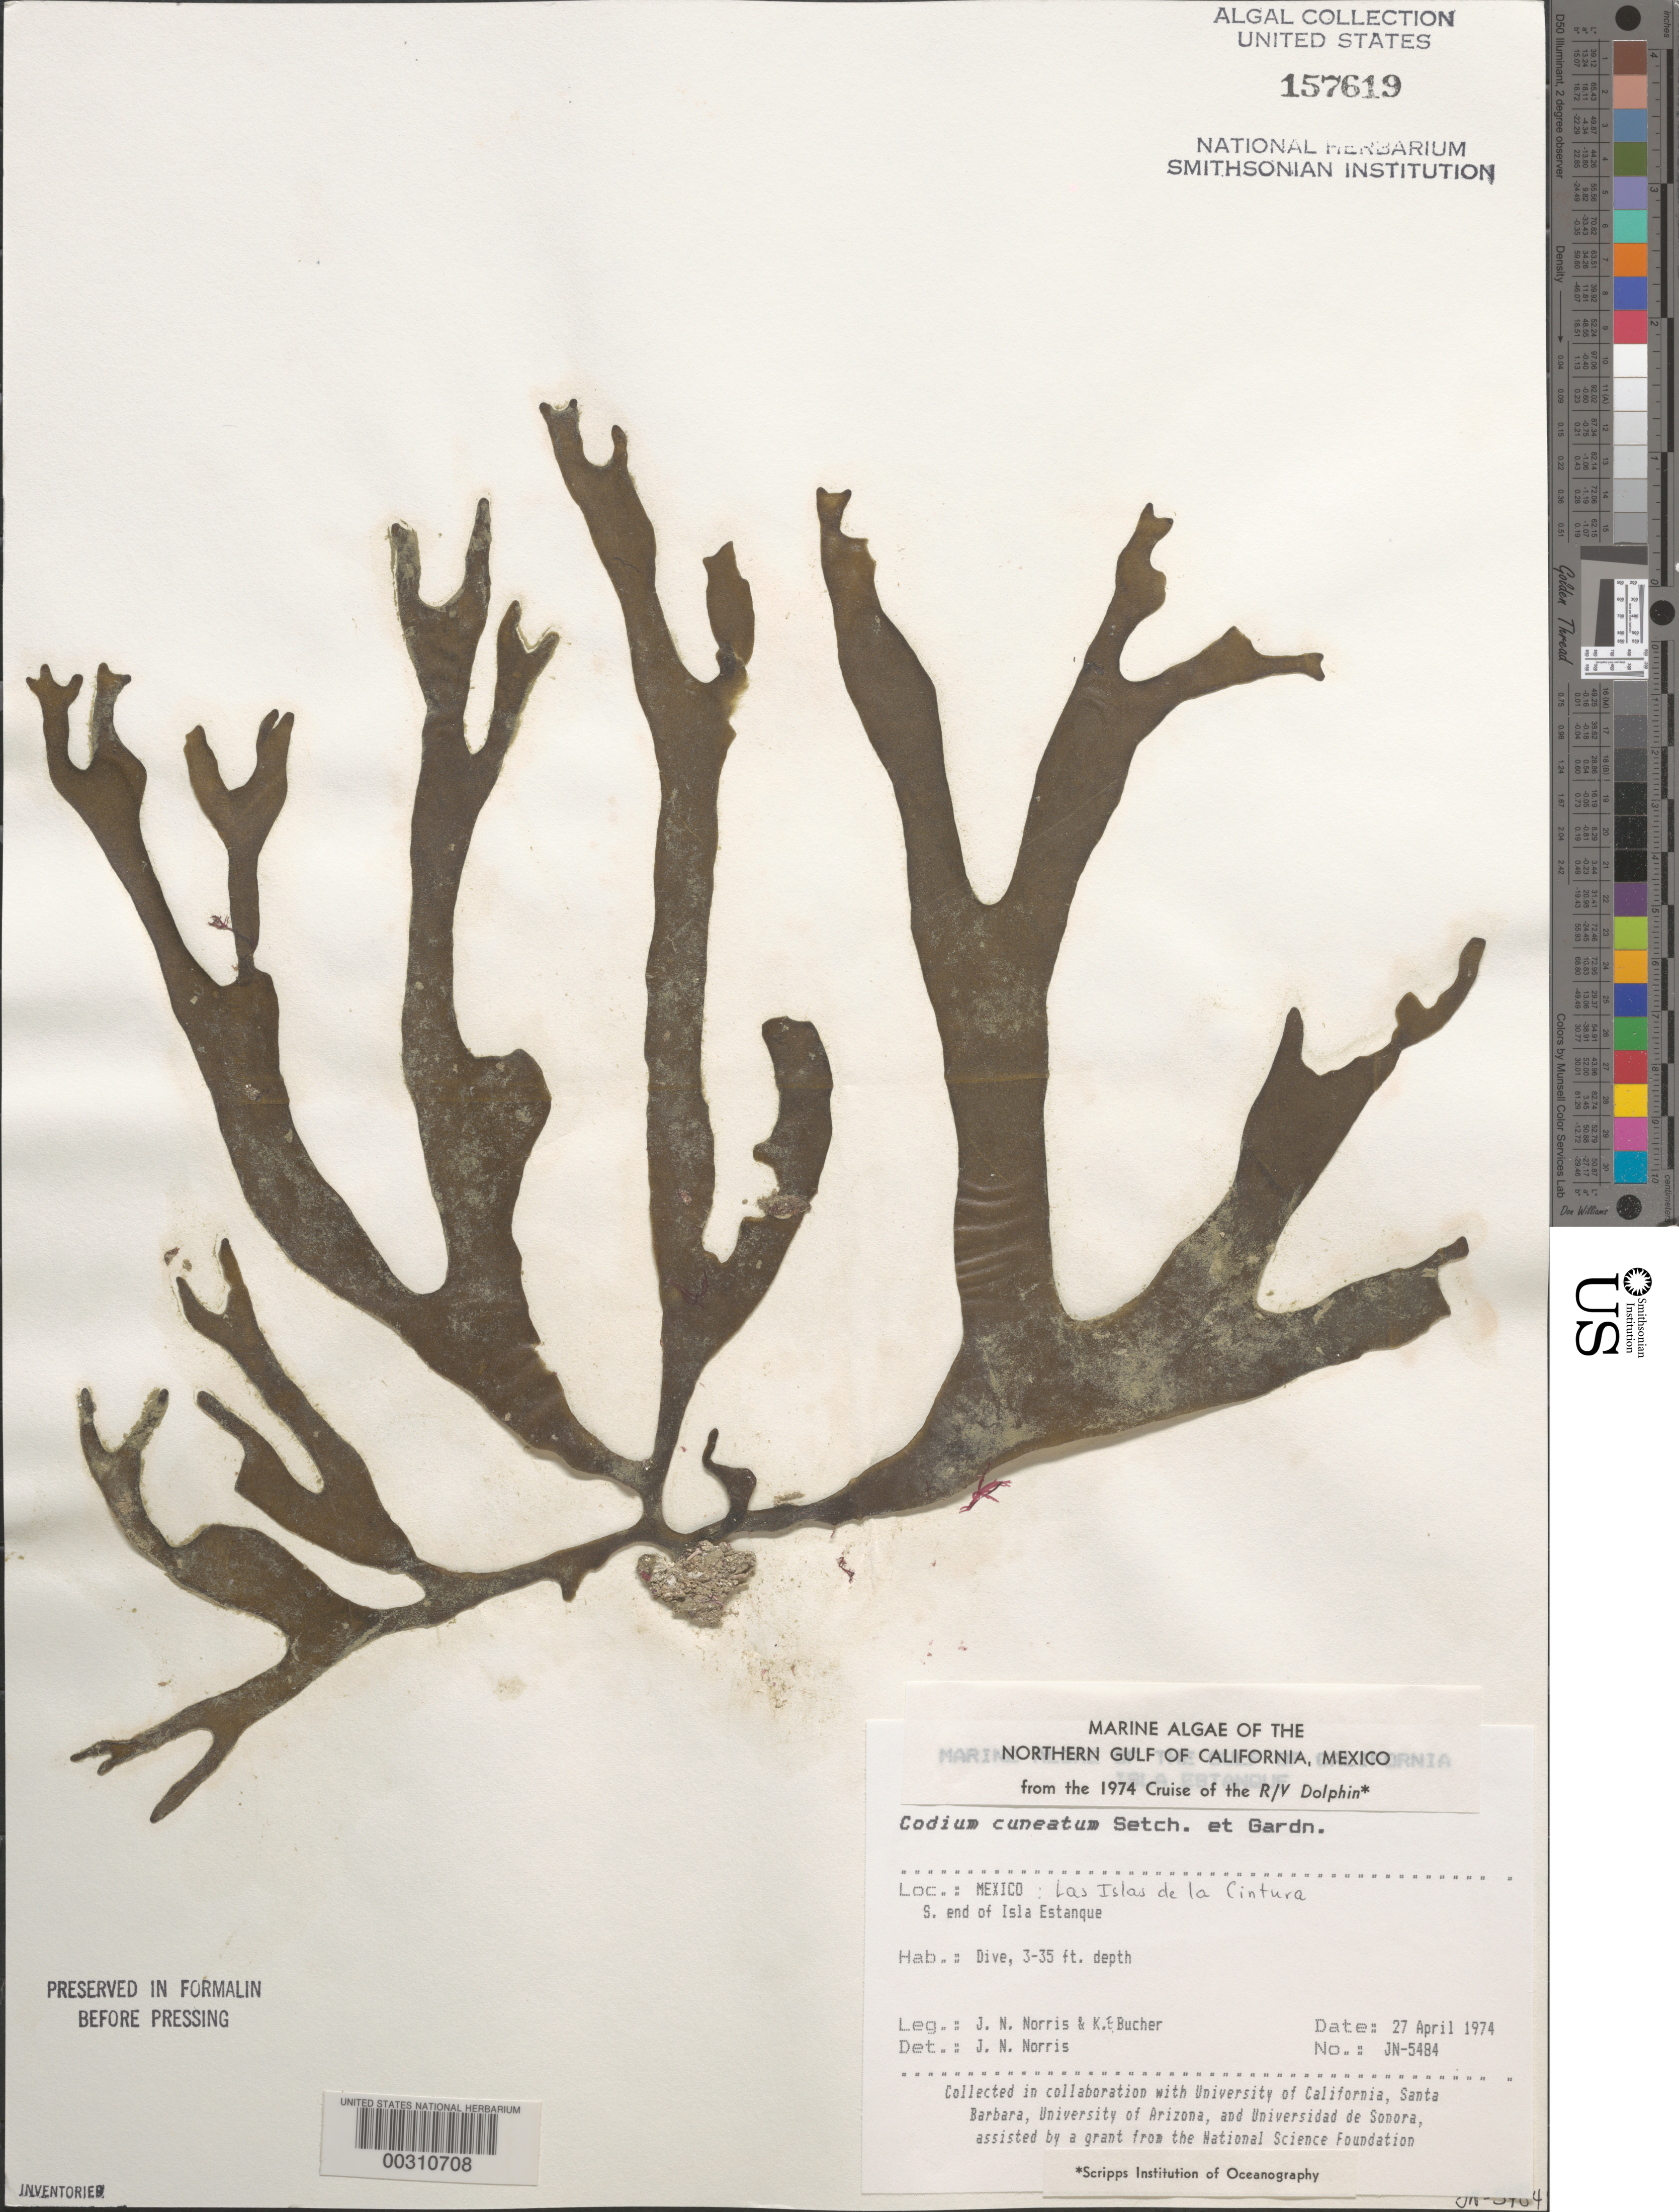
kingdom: Plantae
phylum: Chlorophyta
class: Ulvophyceae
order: Bryopsidales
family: Codiaceae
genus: Codium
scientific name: Codium simulans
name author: Setch. & N.L. Gardner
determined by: Algae name updating Project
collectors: J. N. Norris & K. E. Bucher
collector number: JN-5484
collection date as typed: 27 Apr 1974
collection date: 1974-04-27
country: Mexico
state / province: Baja California Norte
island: Isla Estanque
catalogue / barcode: US 157619